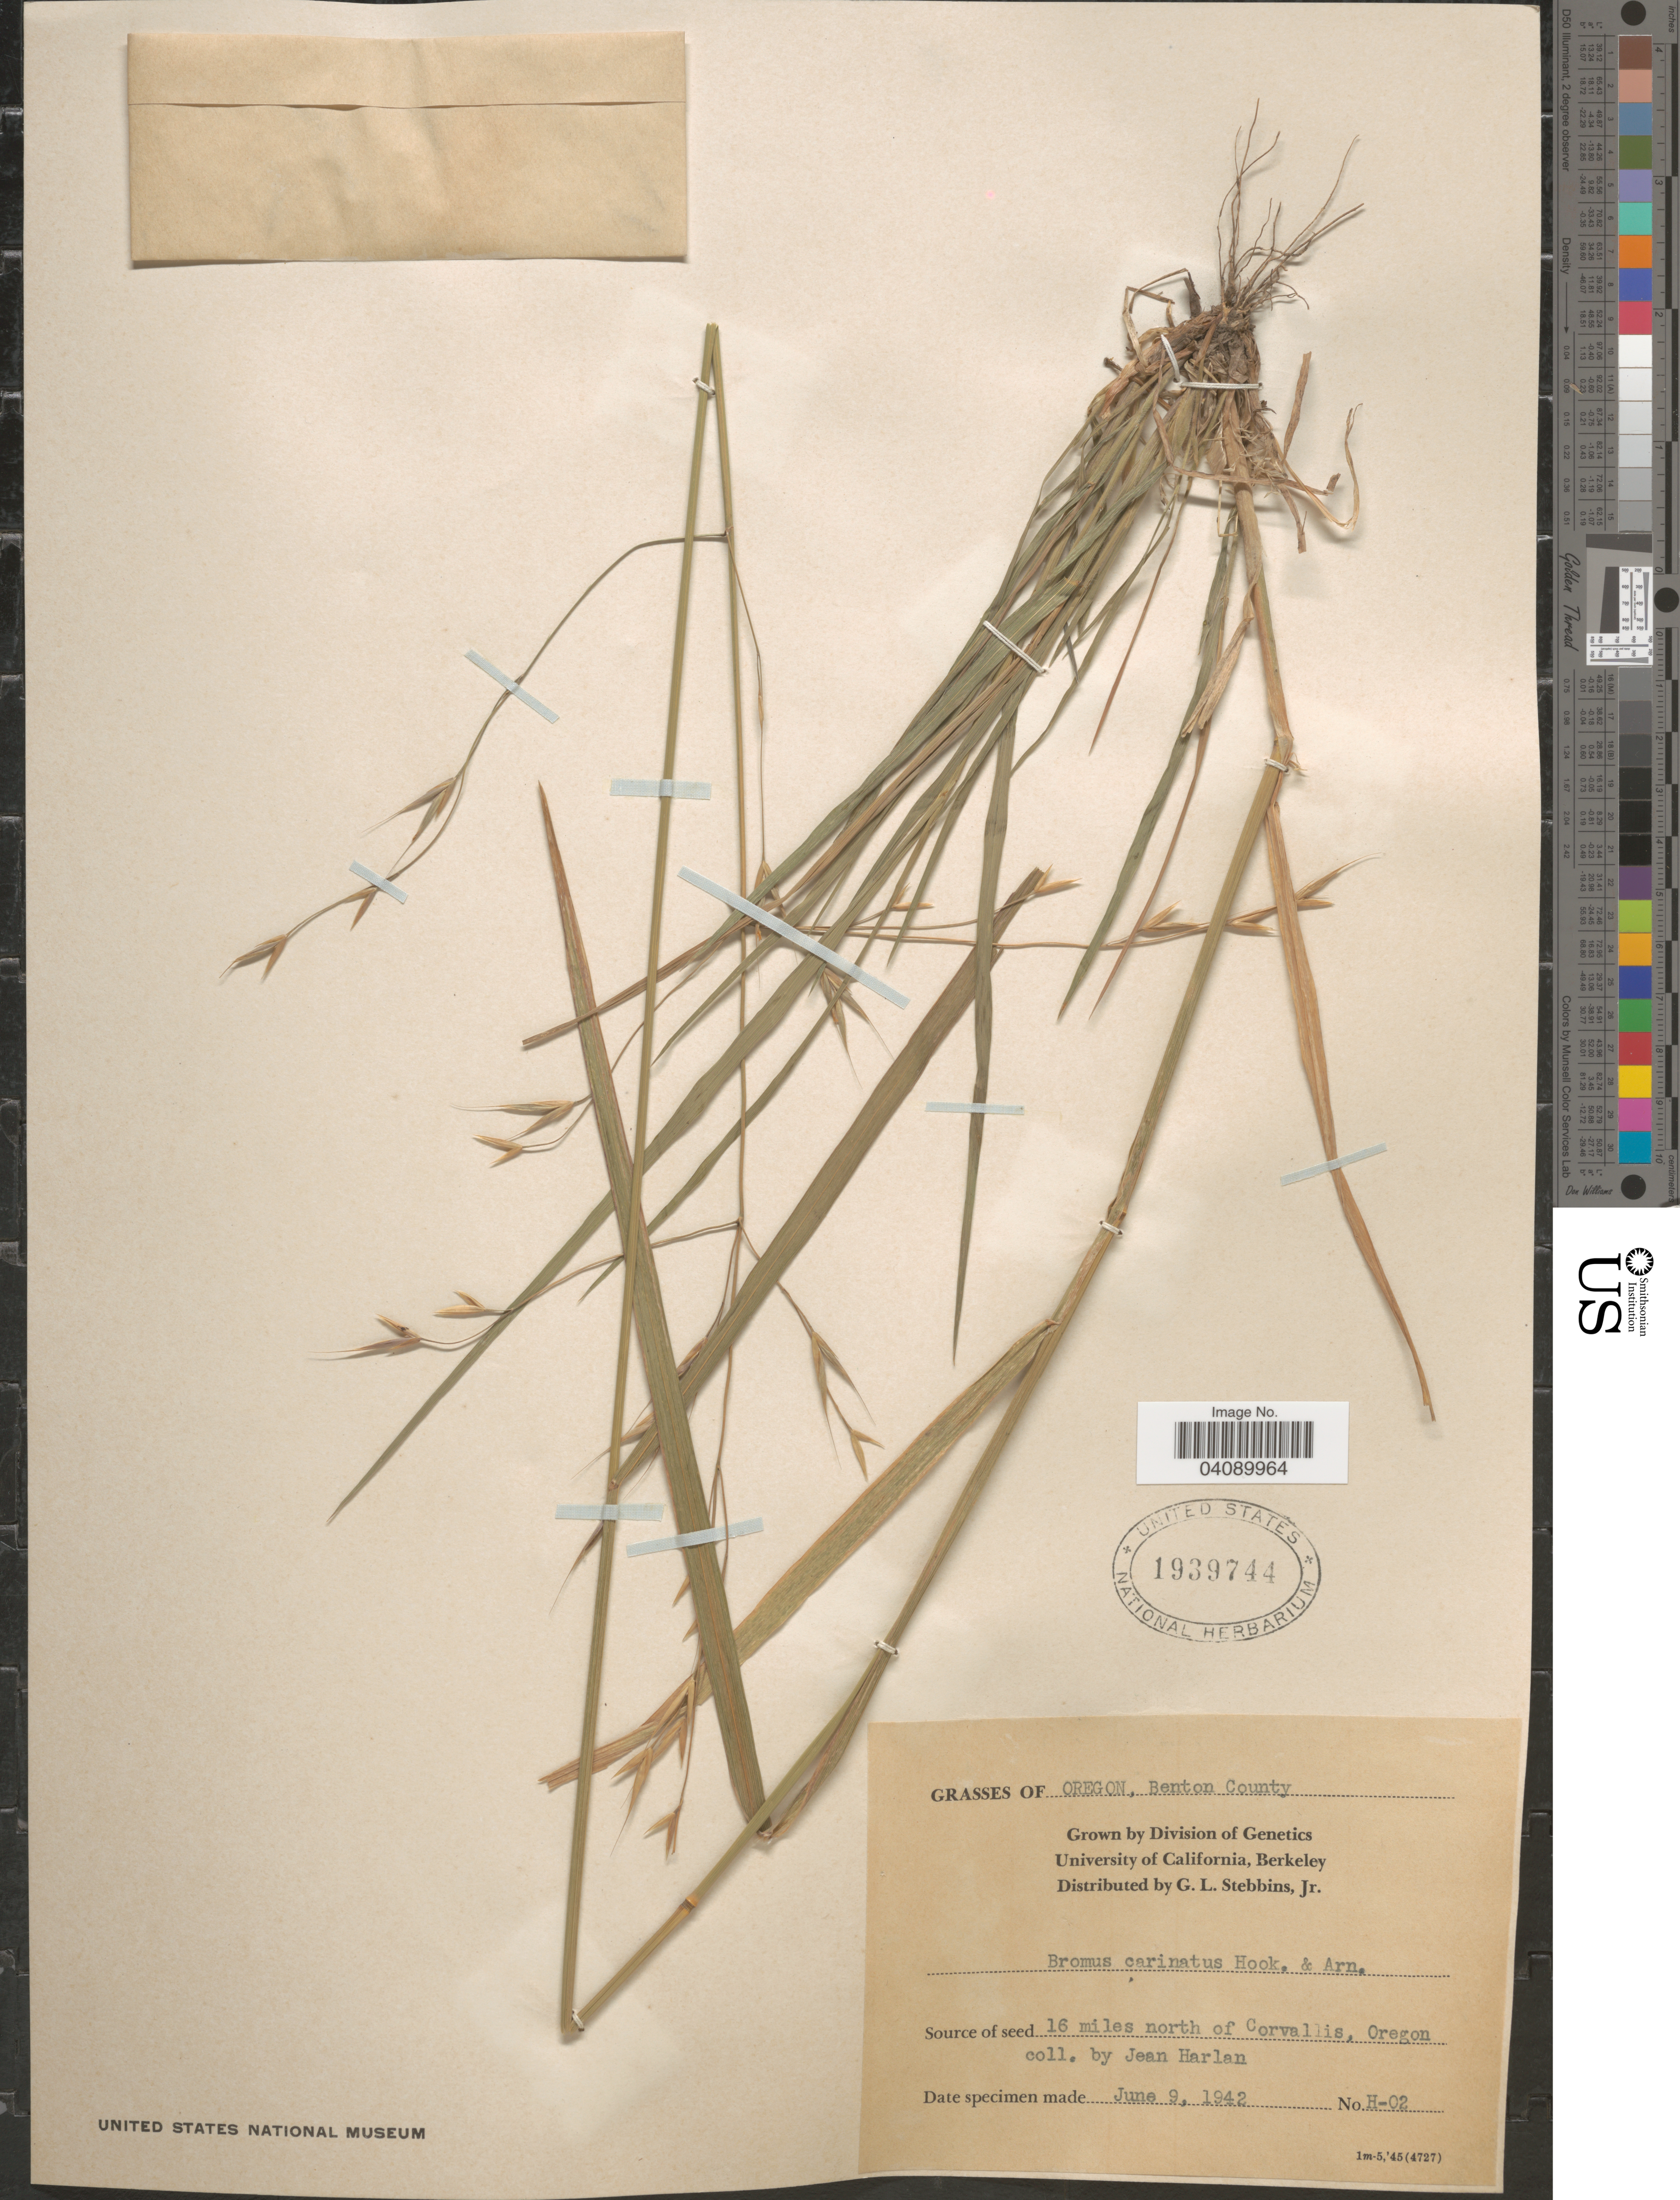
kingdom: Plantae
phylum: Tracheophyta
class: Liliopsida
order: Poales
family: Poaceae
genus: Bromus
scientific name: Bromus sp.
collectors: G. L. Stebbins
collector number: H-02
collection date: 1942-09-06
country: United States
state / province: California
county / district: Alameda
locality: Grown by Division of Genetics. University of California, Berkeley.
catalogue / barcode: US 1939744